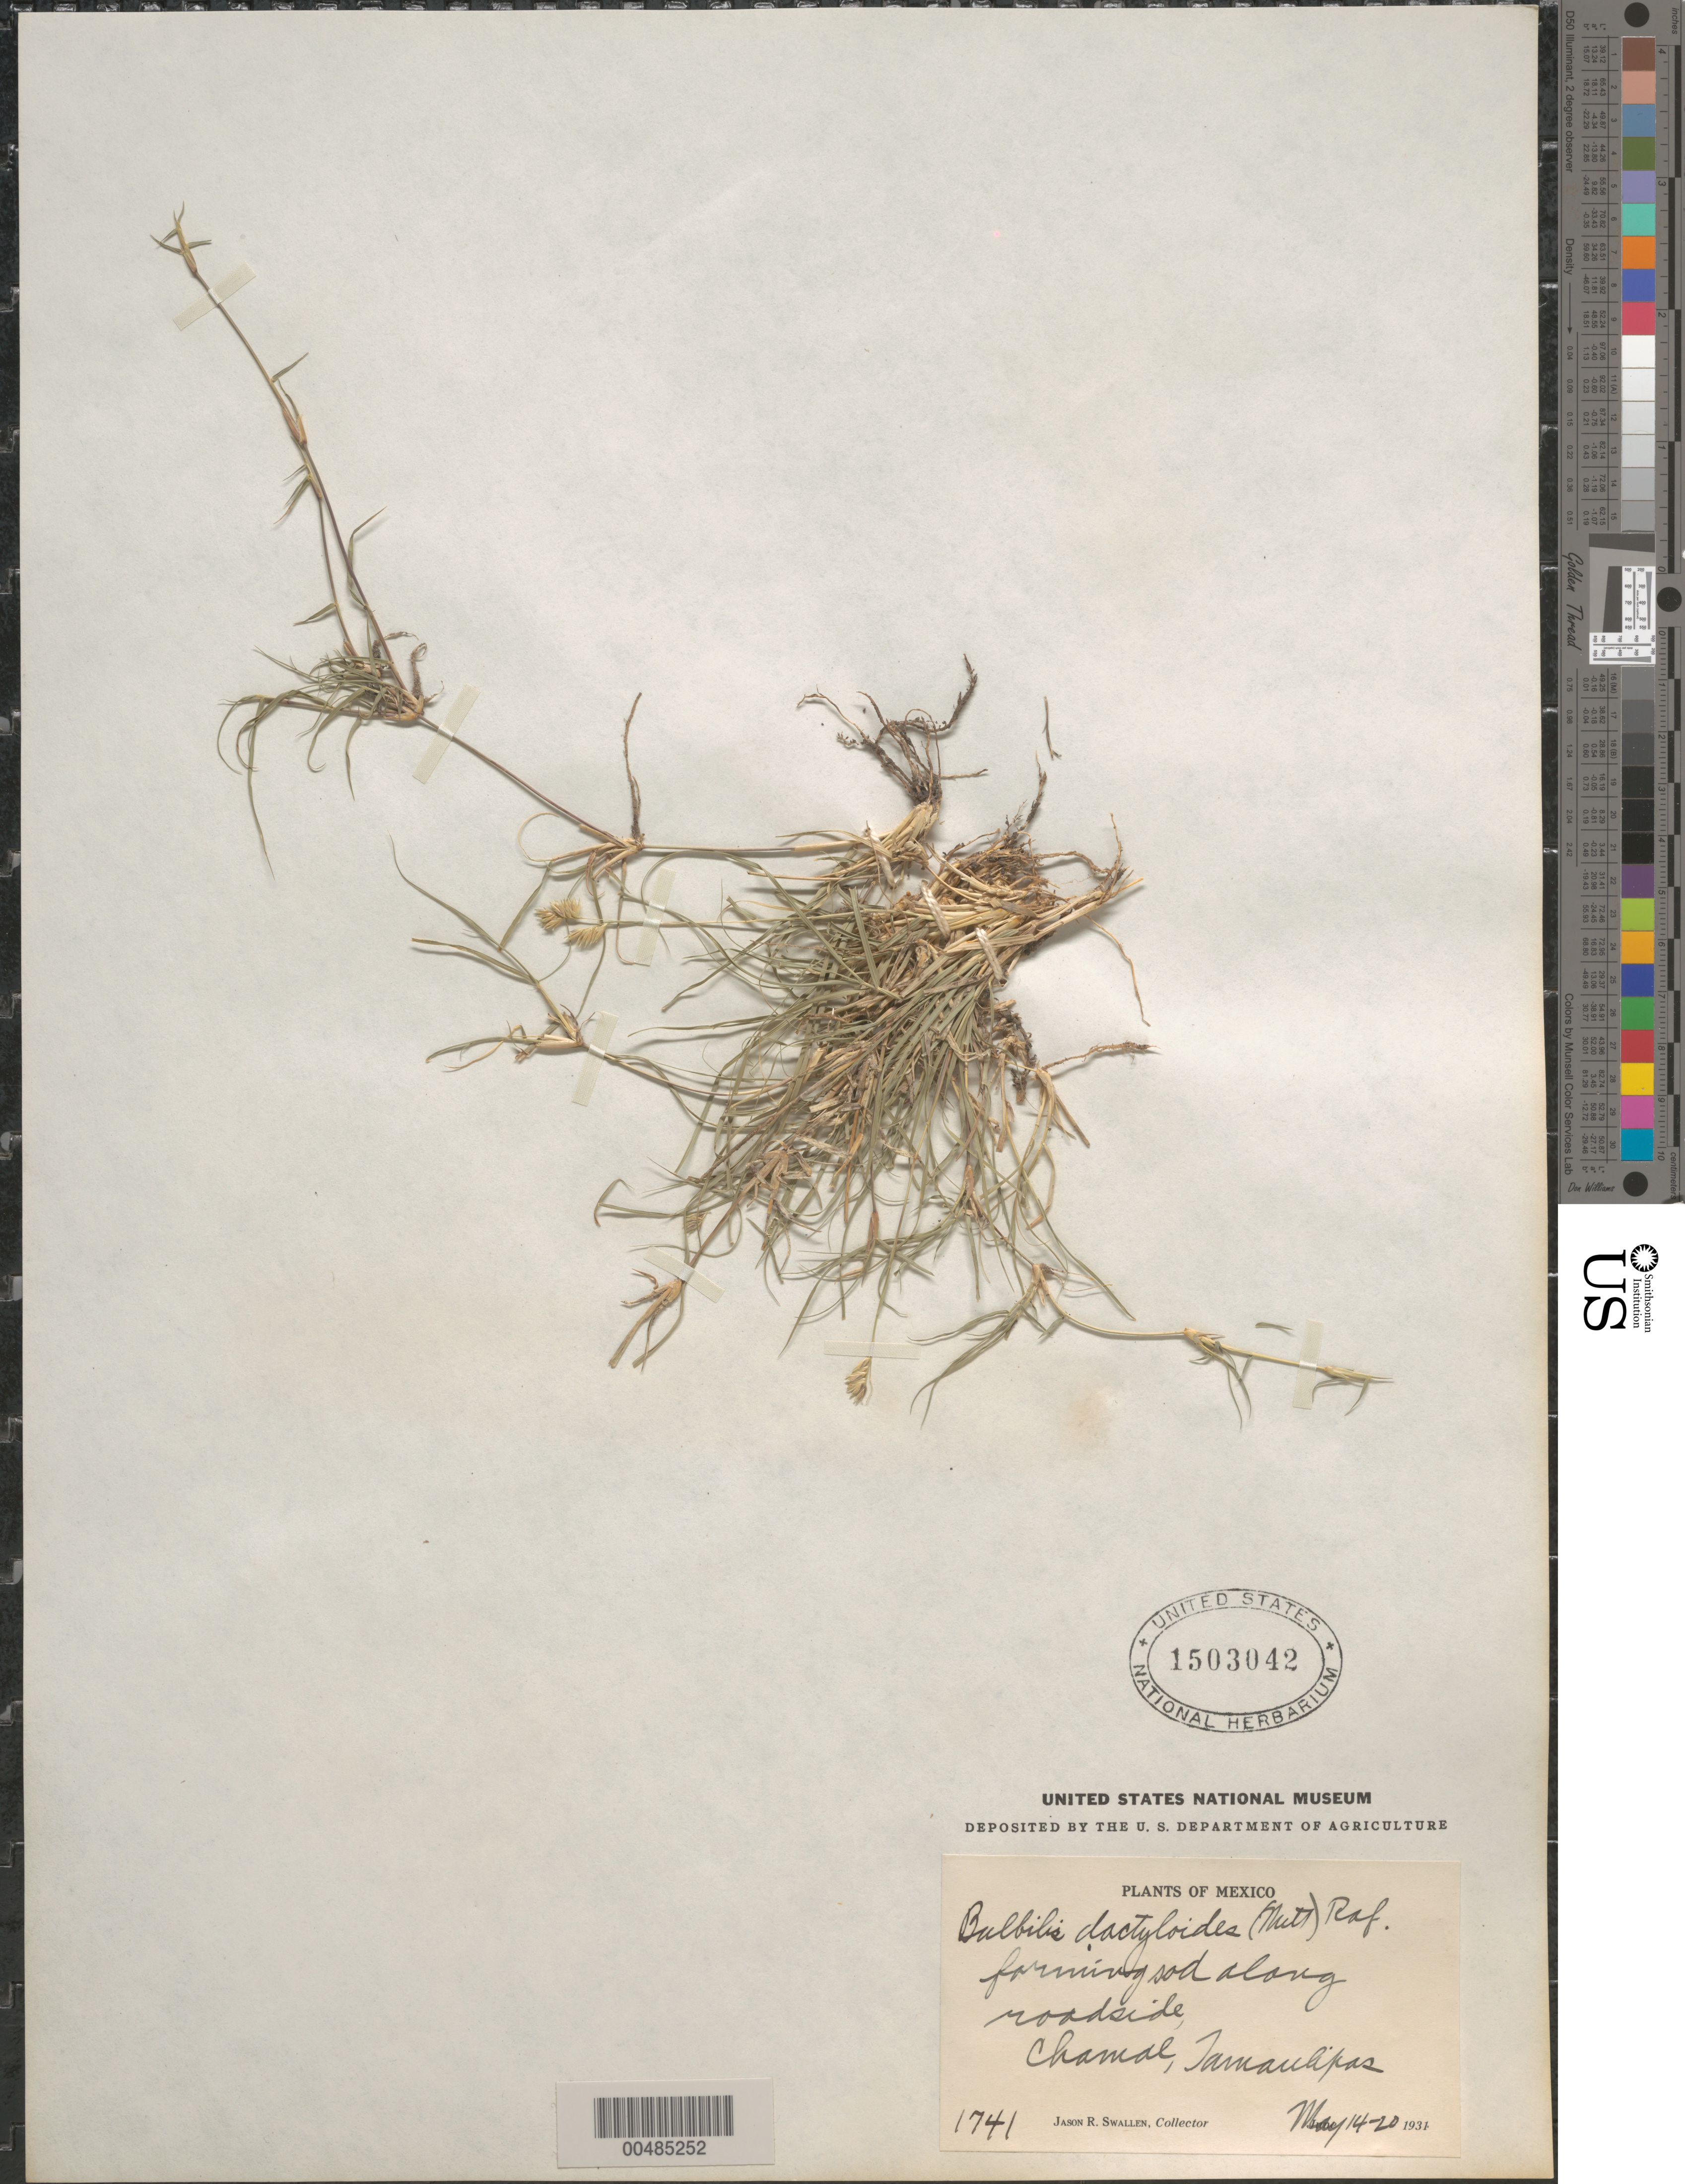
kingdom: Plantae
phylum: Tracheophyta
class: Liliopsida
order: Poales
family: Poaceae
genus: Buchloe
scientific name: Buchloe dactyloides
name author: (Nutt.) Engelm.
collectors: J. R. Swallen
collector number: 1741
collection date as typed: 14 May 1931 to 20 May 1931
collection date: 1931-05-14/1931-05-20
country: Mexico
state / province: Tamaulipas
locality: Chamal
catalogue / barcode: US 1503042